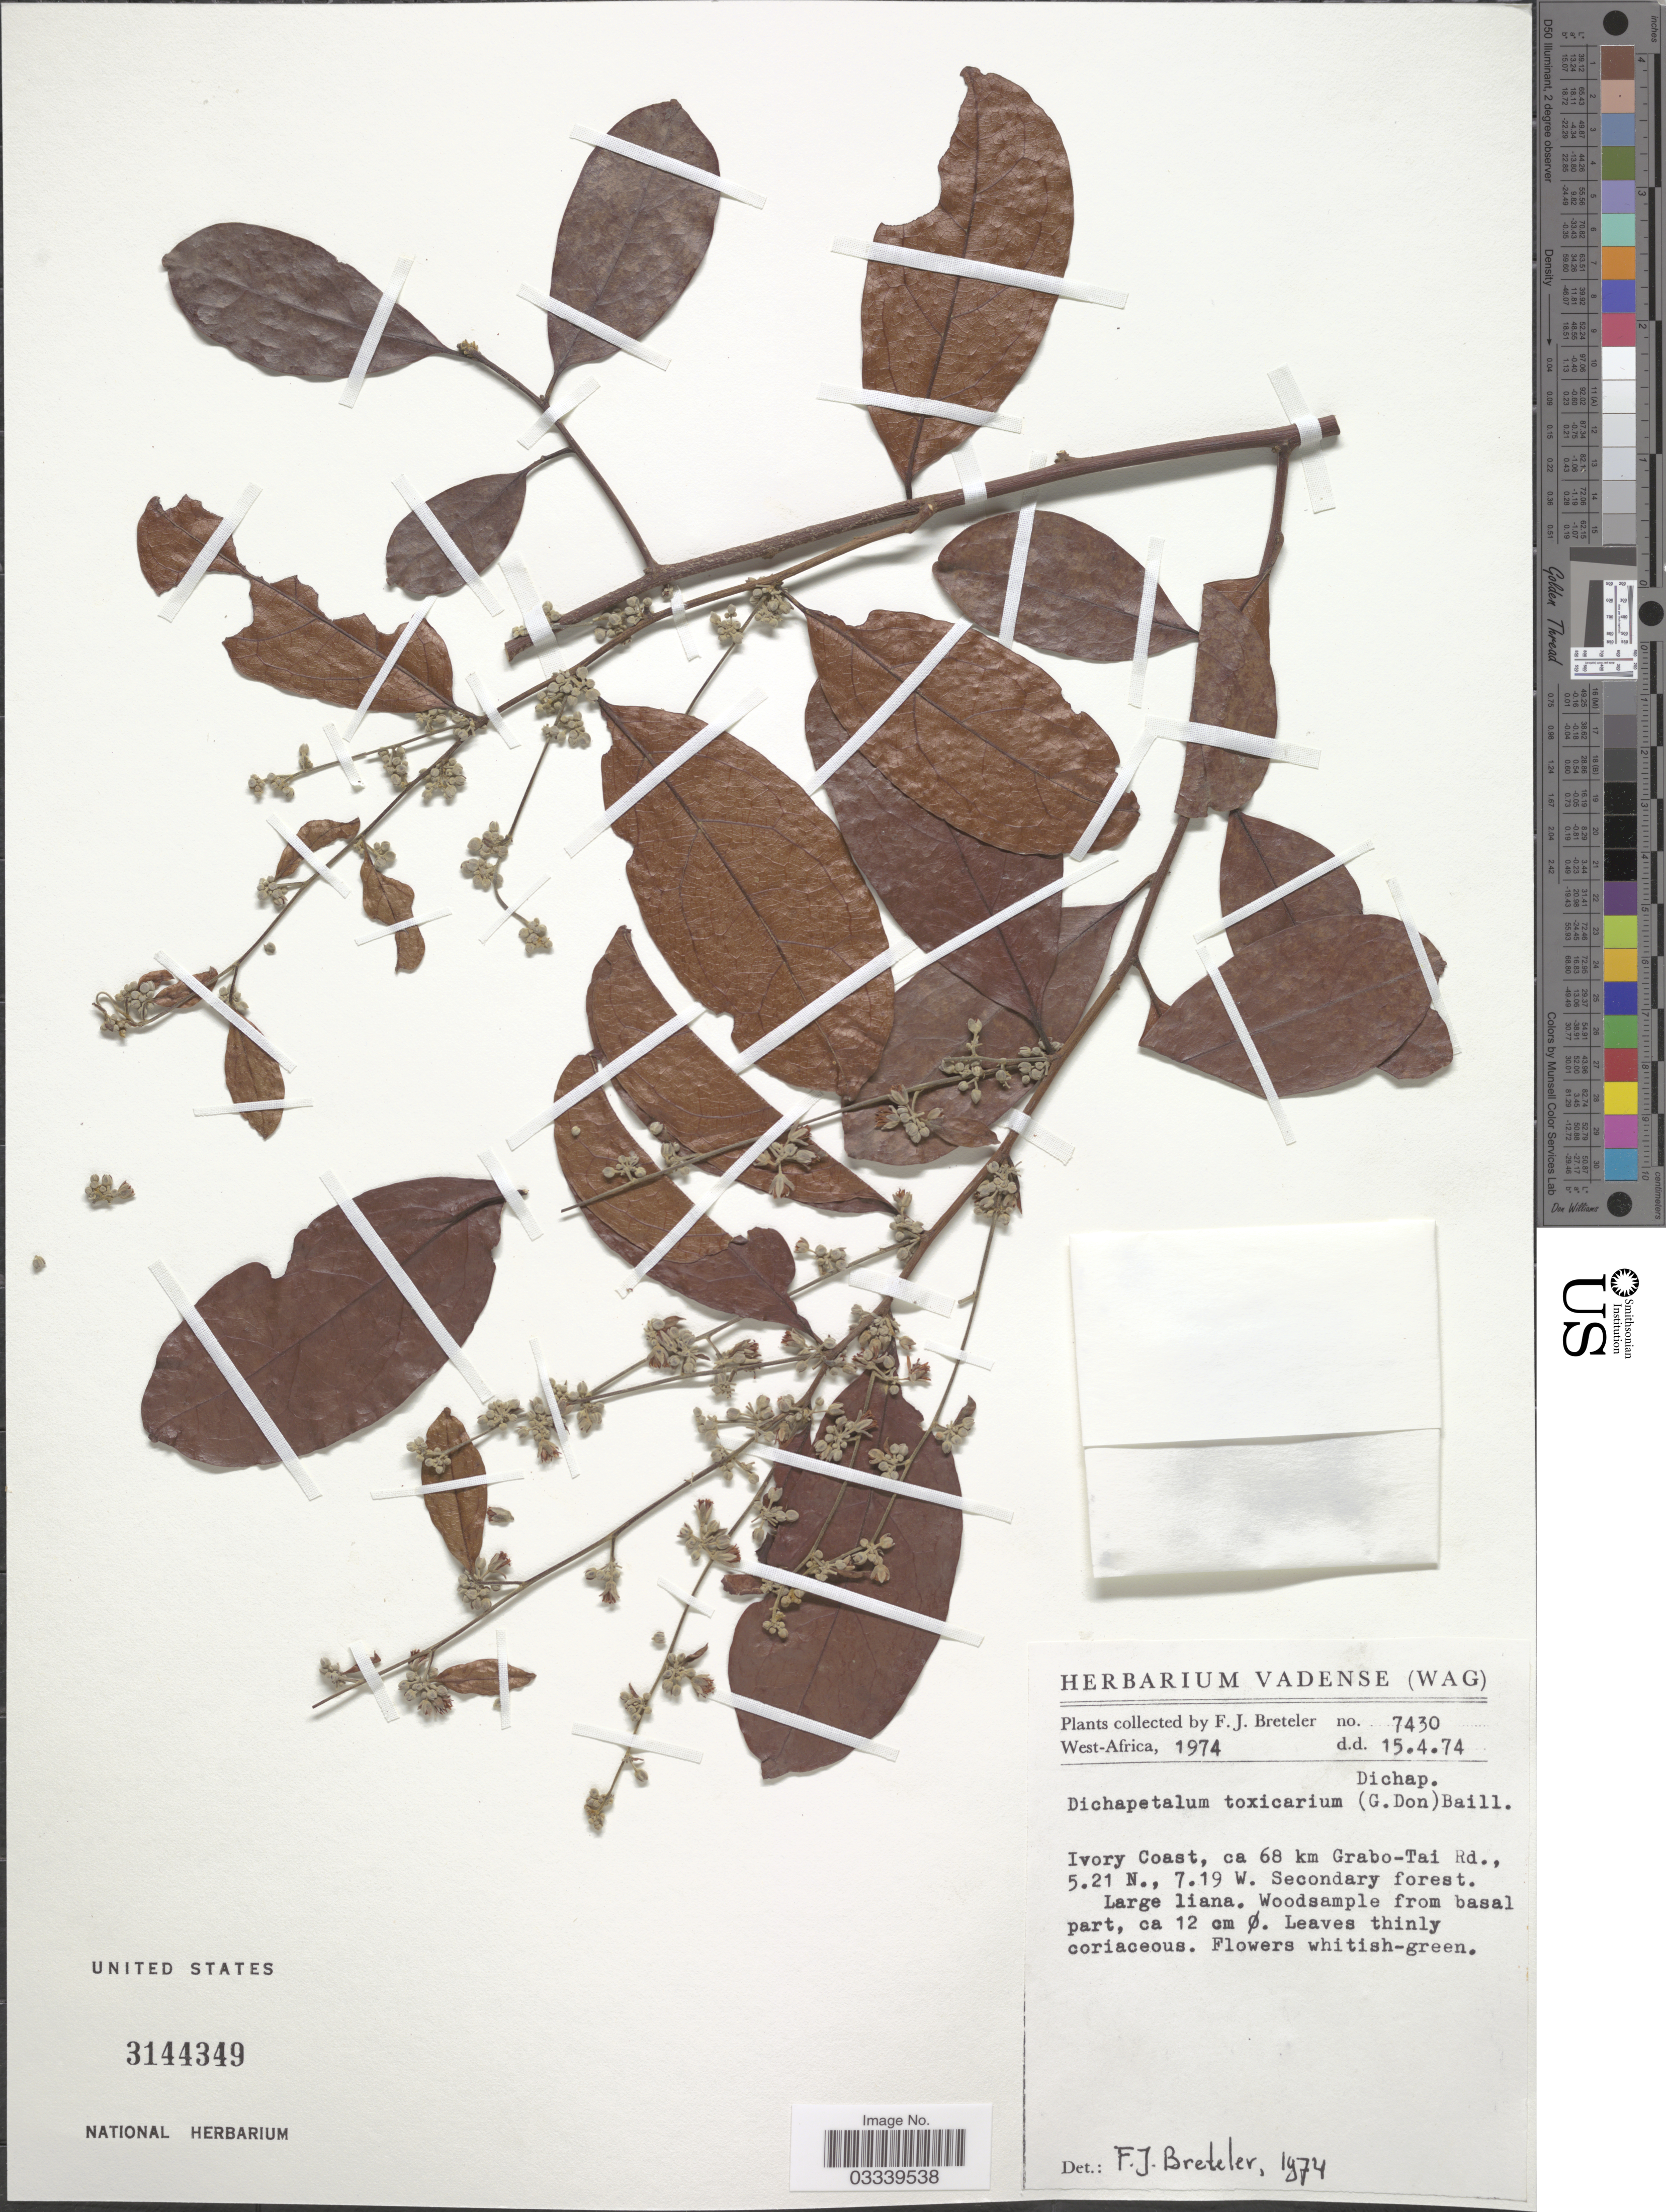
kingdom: Plantae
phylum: Tracheophyta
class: Magnoliopsida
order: Malpighiales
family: Dichapetalaceae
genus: Dichapetalum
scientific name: Dichapetalum toxicarium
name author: Baill.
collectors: F. J. Breteler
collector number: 7430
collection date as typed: Transcribed d/m/y: 15/4/74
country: Ivory Coast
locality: West-Africa, ca 68 km Grabo-Tai Rd.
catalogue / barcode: US 3144349